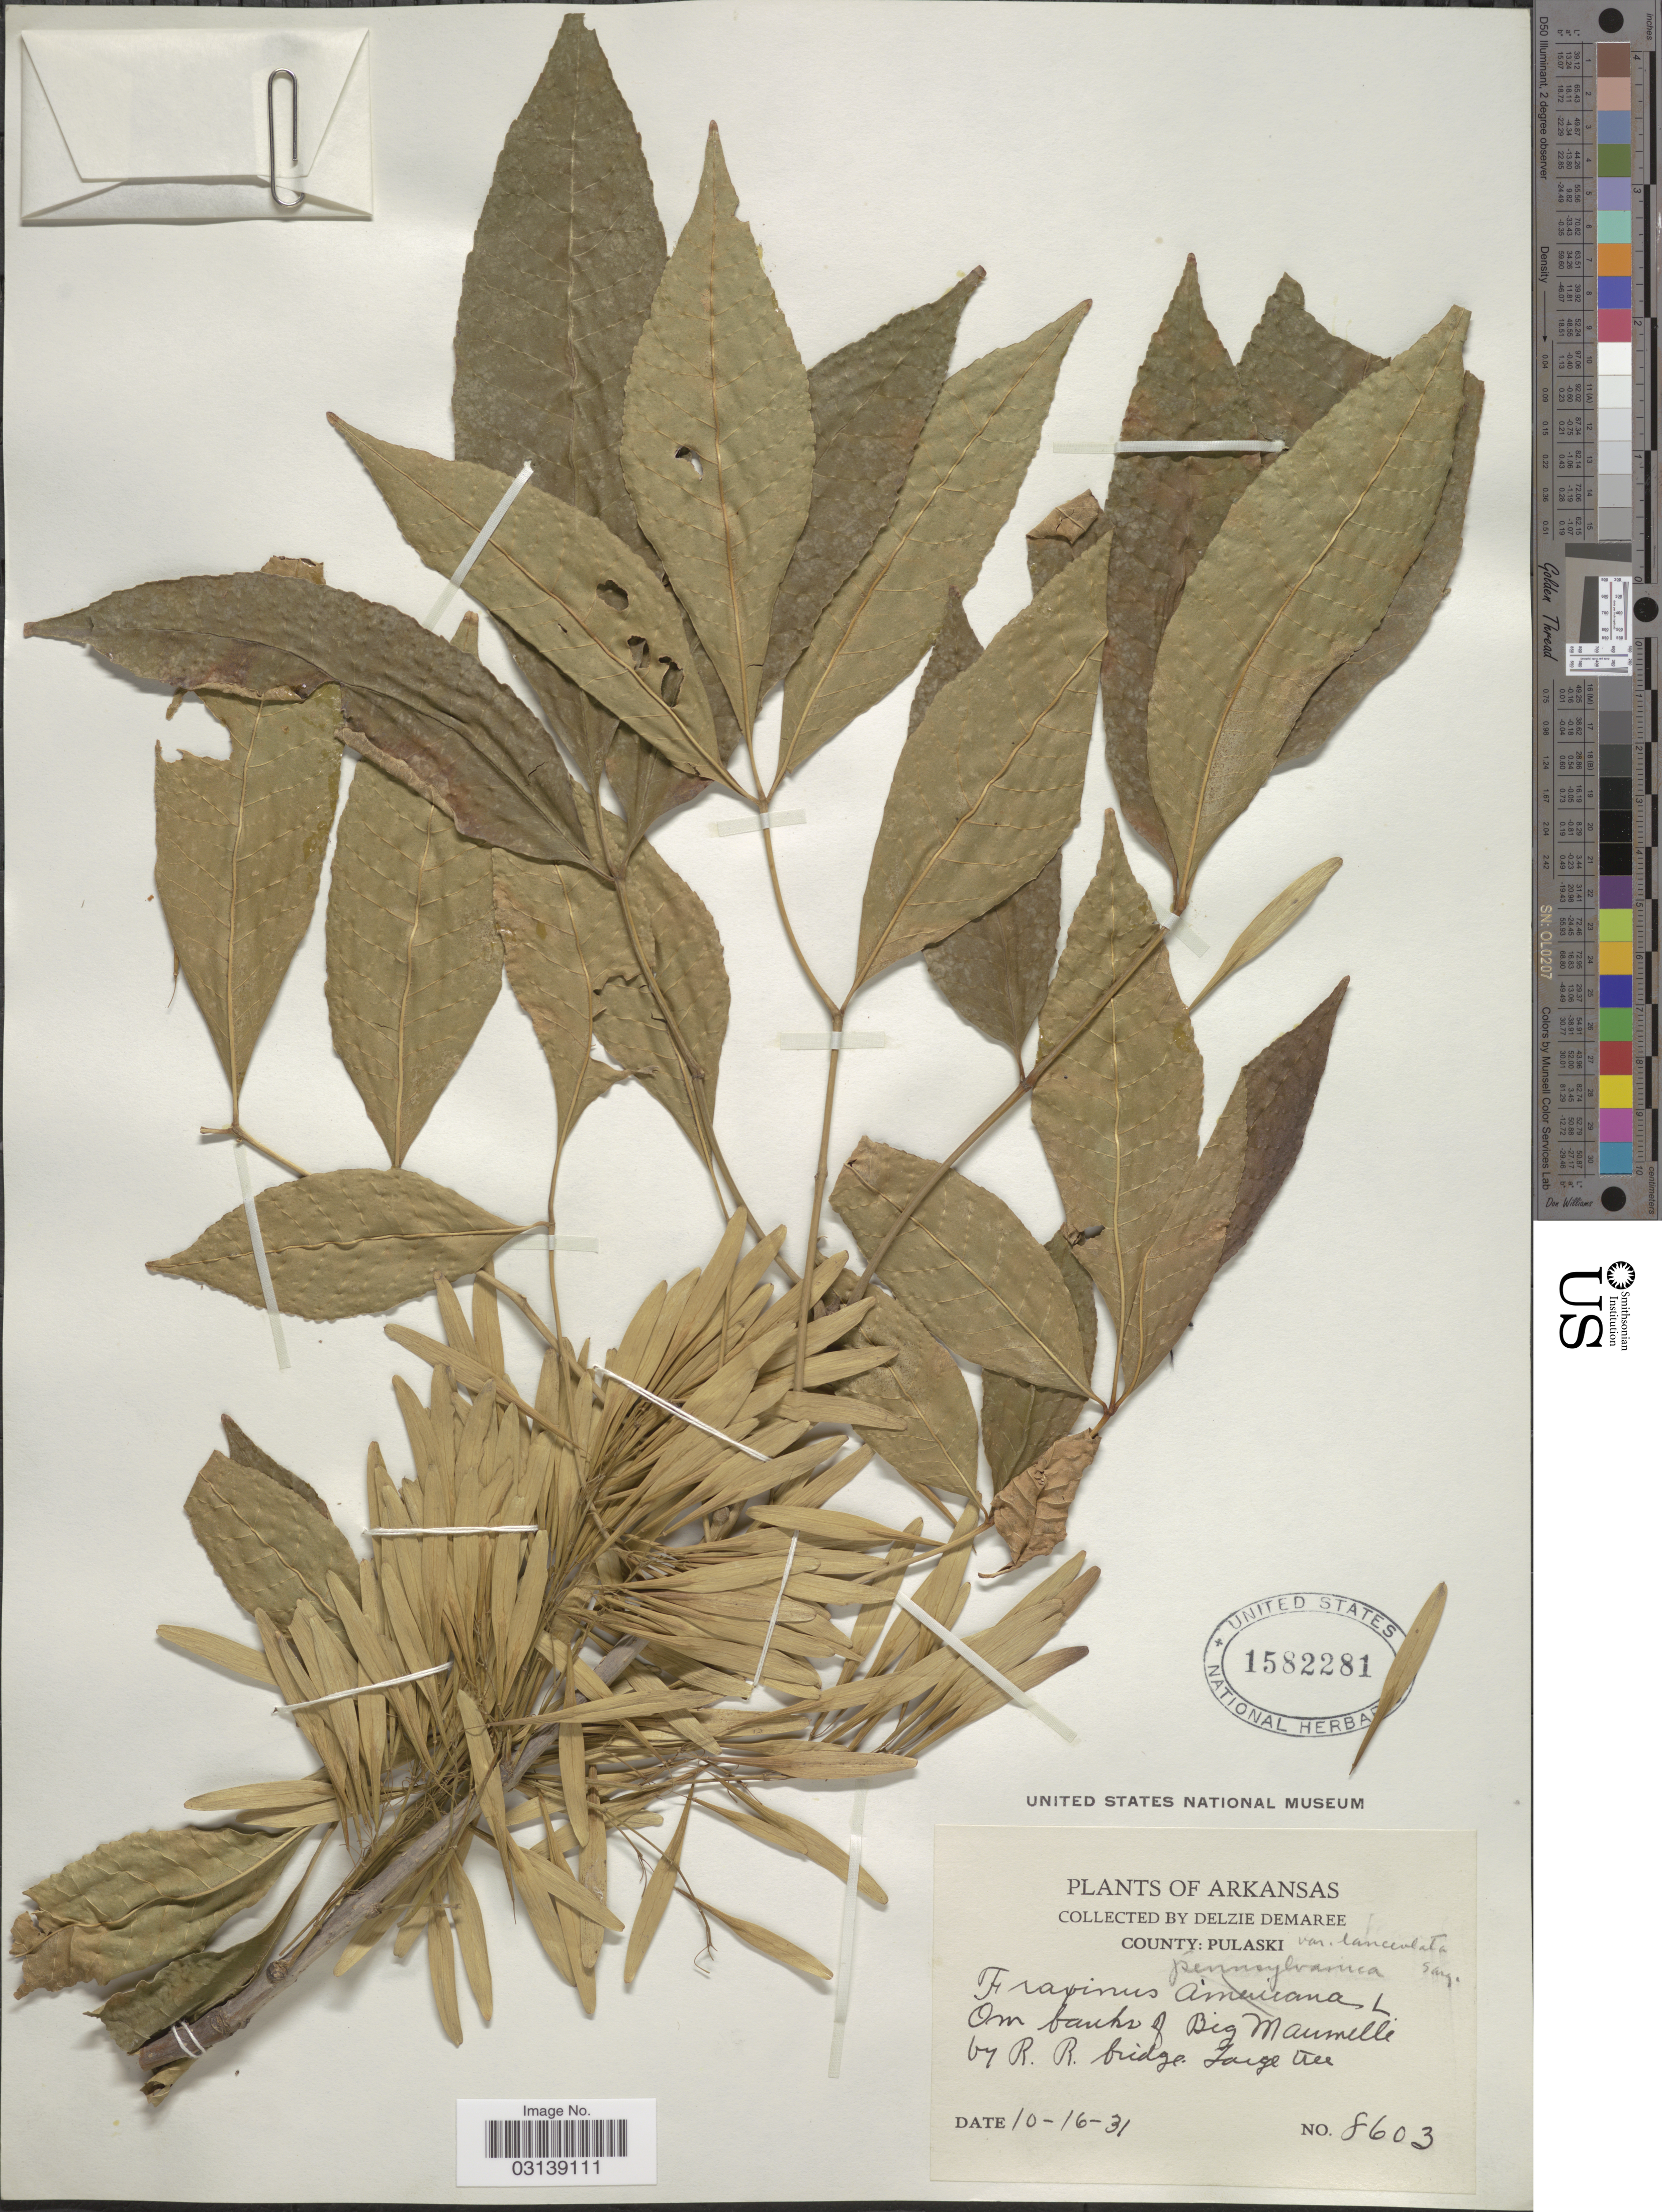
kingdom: Plantae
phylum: Tracheophyta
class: Magnoliopsida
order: Lamiales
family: Oleaceae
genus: Fraxinus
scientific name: Fraxinus pennsylvanica var. lanceolata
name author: Sarg.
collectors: D. Demaree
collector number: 8603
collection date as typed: Transcribed d/m/y: 16/10/31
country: United States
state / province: Arkansas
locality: County: Pulaski. On banks of Big Maumelli by R.R. bridge.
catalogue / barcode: US 1582281